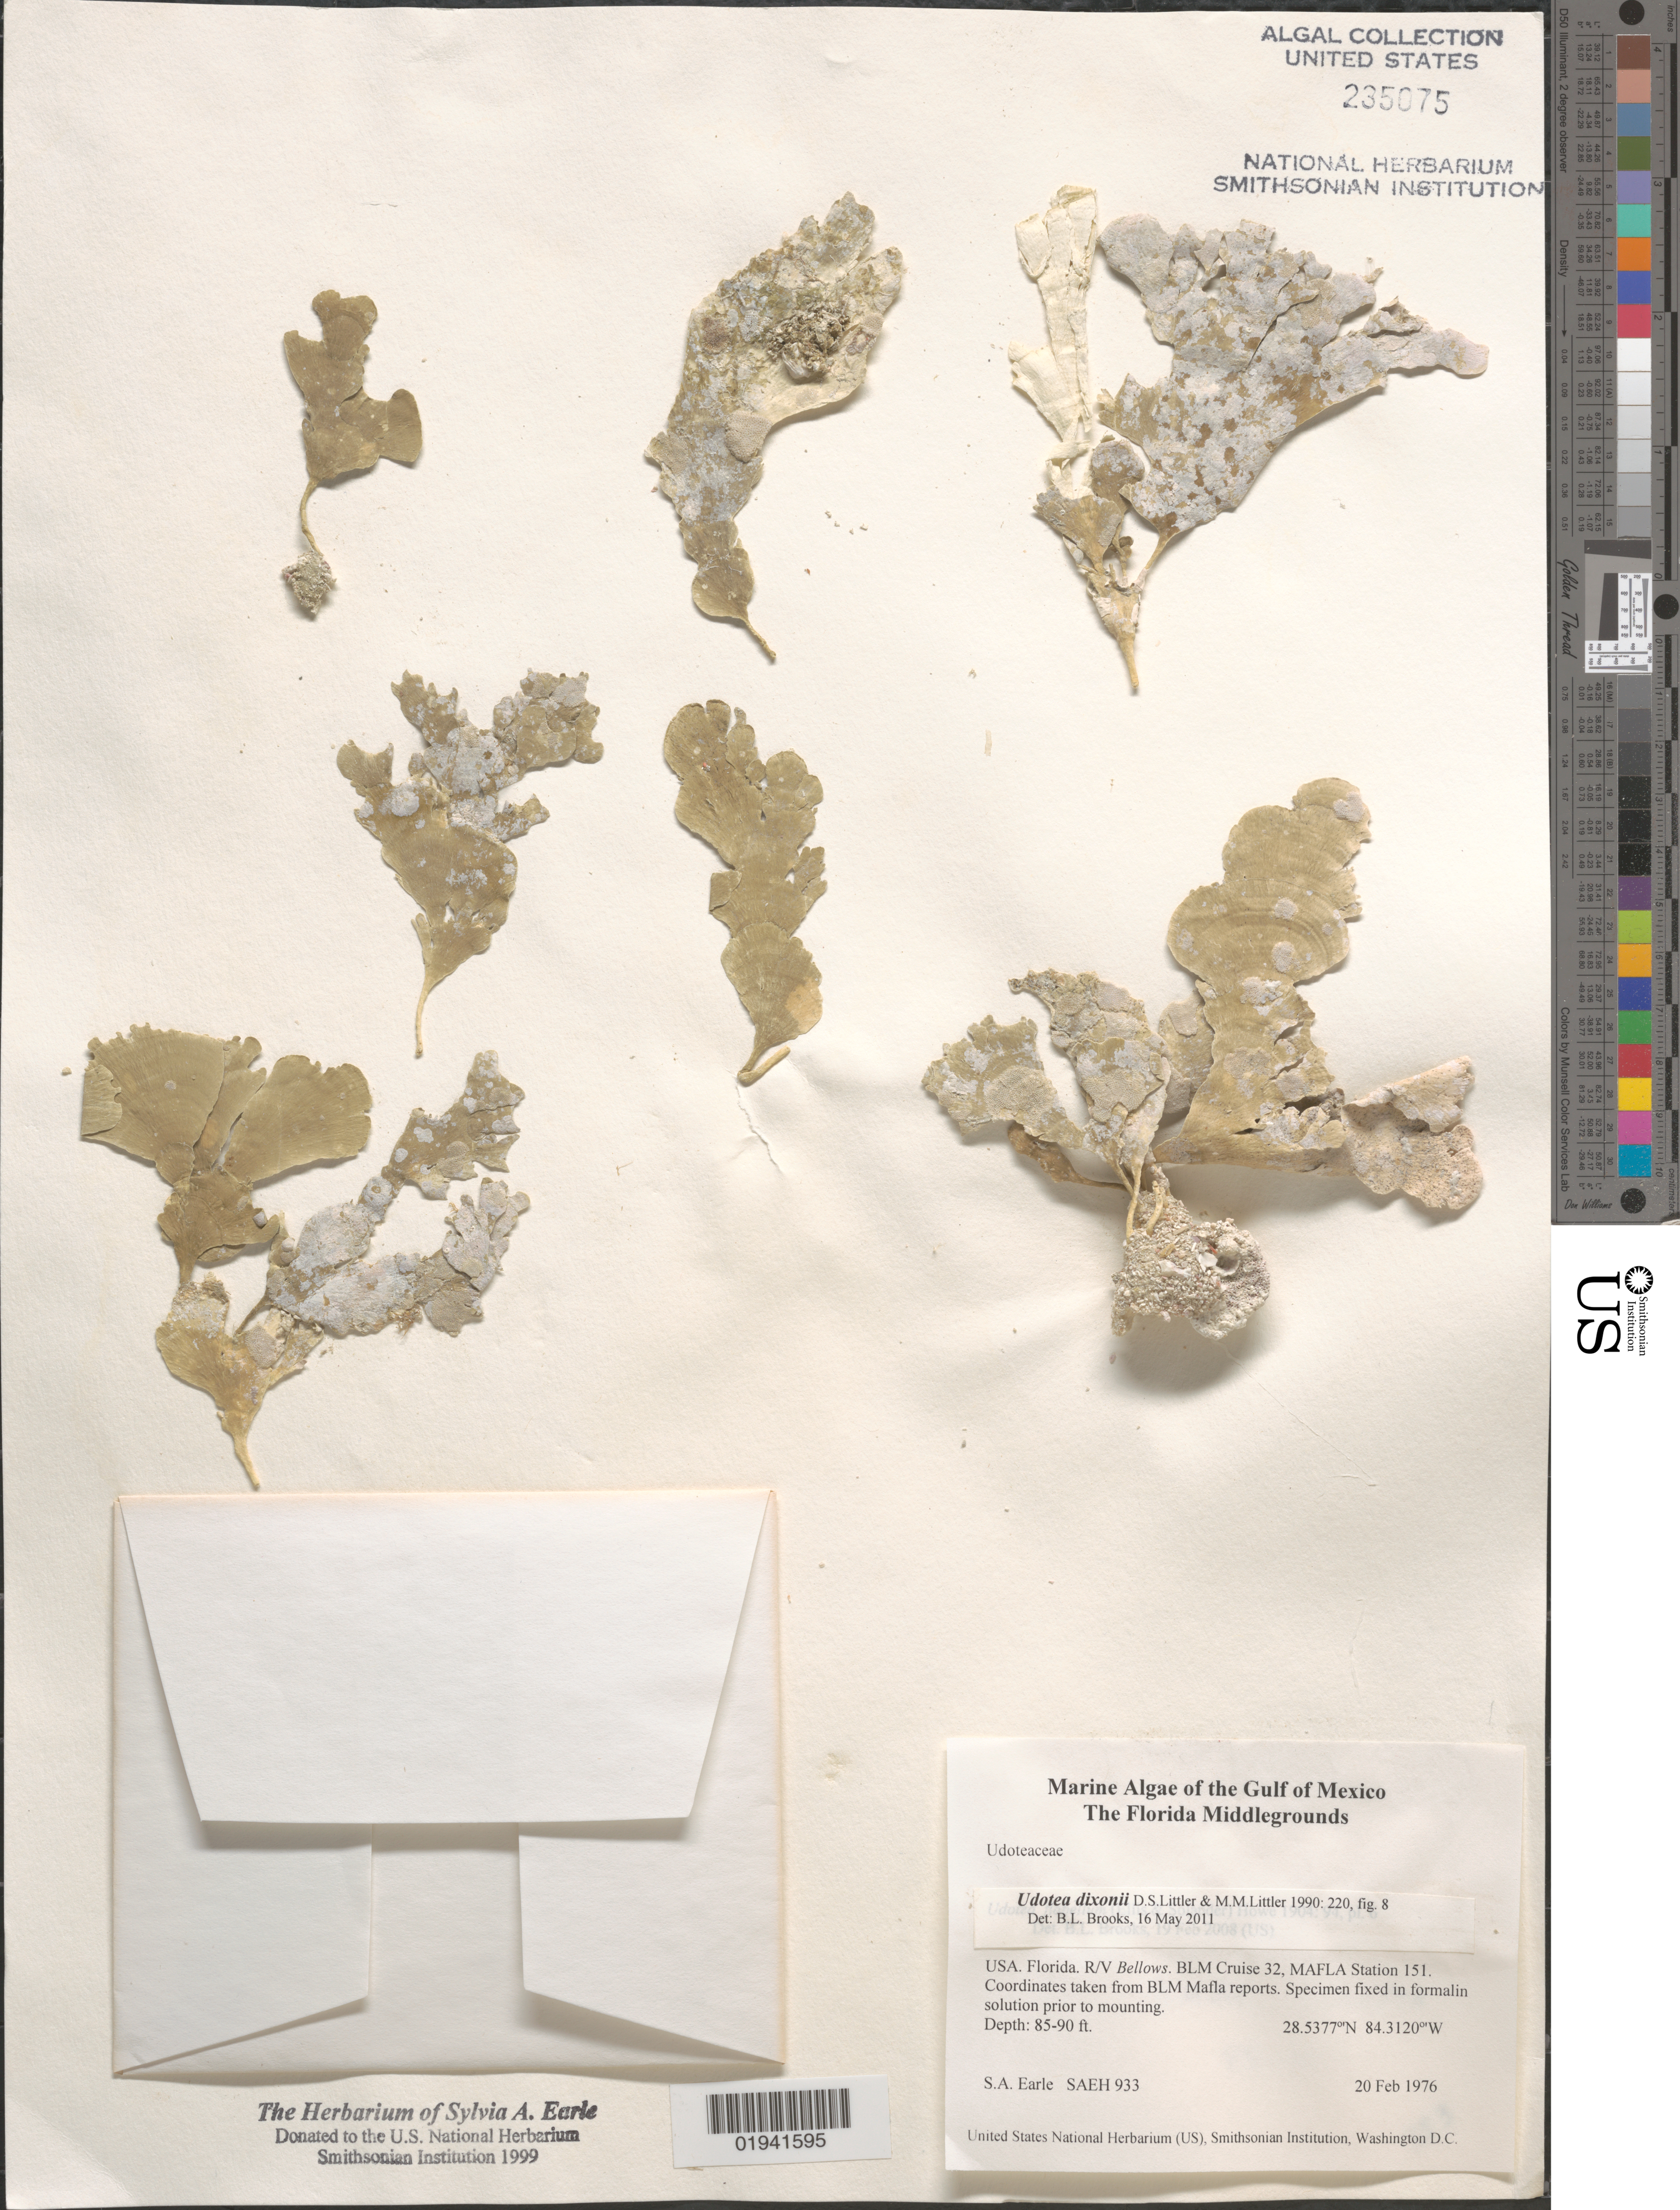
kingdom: Plantae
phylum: Chlorophyta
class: Ulvophyceae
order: Bryopsidales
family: Udoteaceae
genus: Udotea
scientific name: Udotea dixonii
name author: D.S. Littler & Littler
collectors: S. A. Earle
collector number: SAEH933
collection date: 1976-02-20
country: United States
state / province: Florida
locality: The Gulf of Mexico. The Florida Middlegrounds. R/V Bellows. BLM Cruise 32, MAFLA Station 151.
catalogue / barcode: US 235075